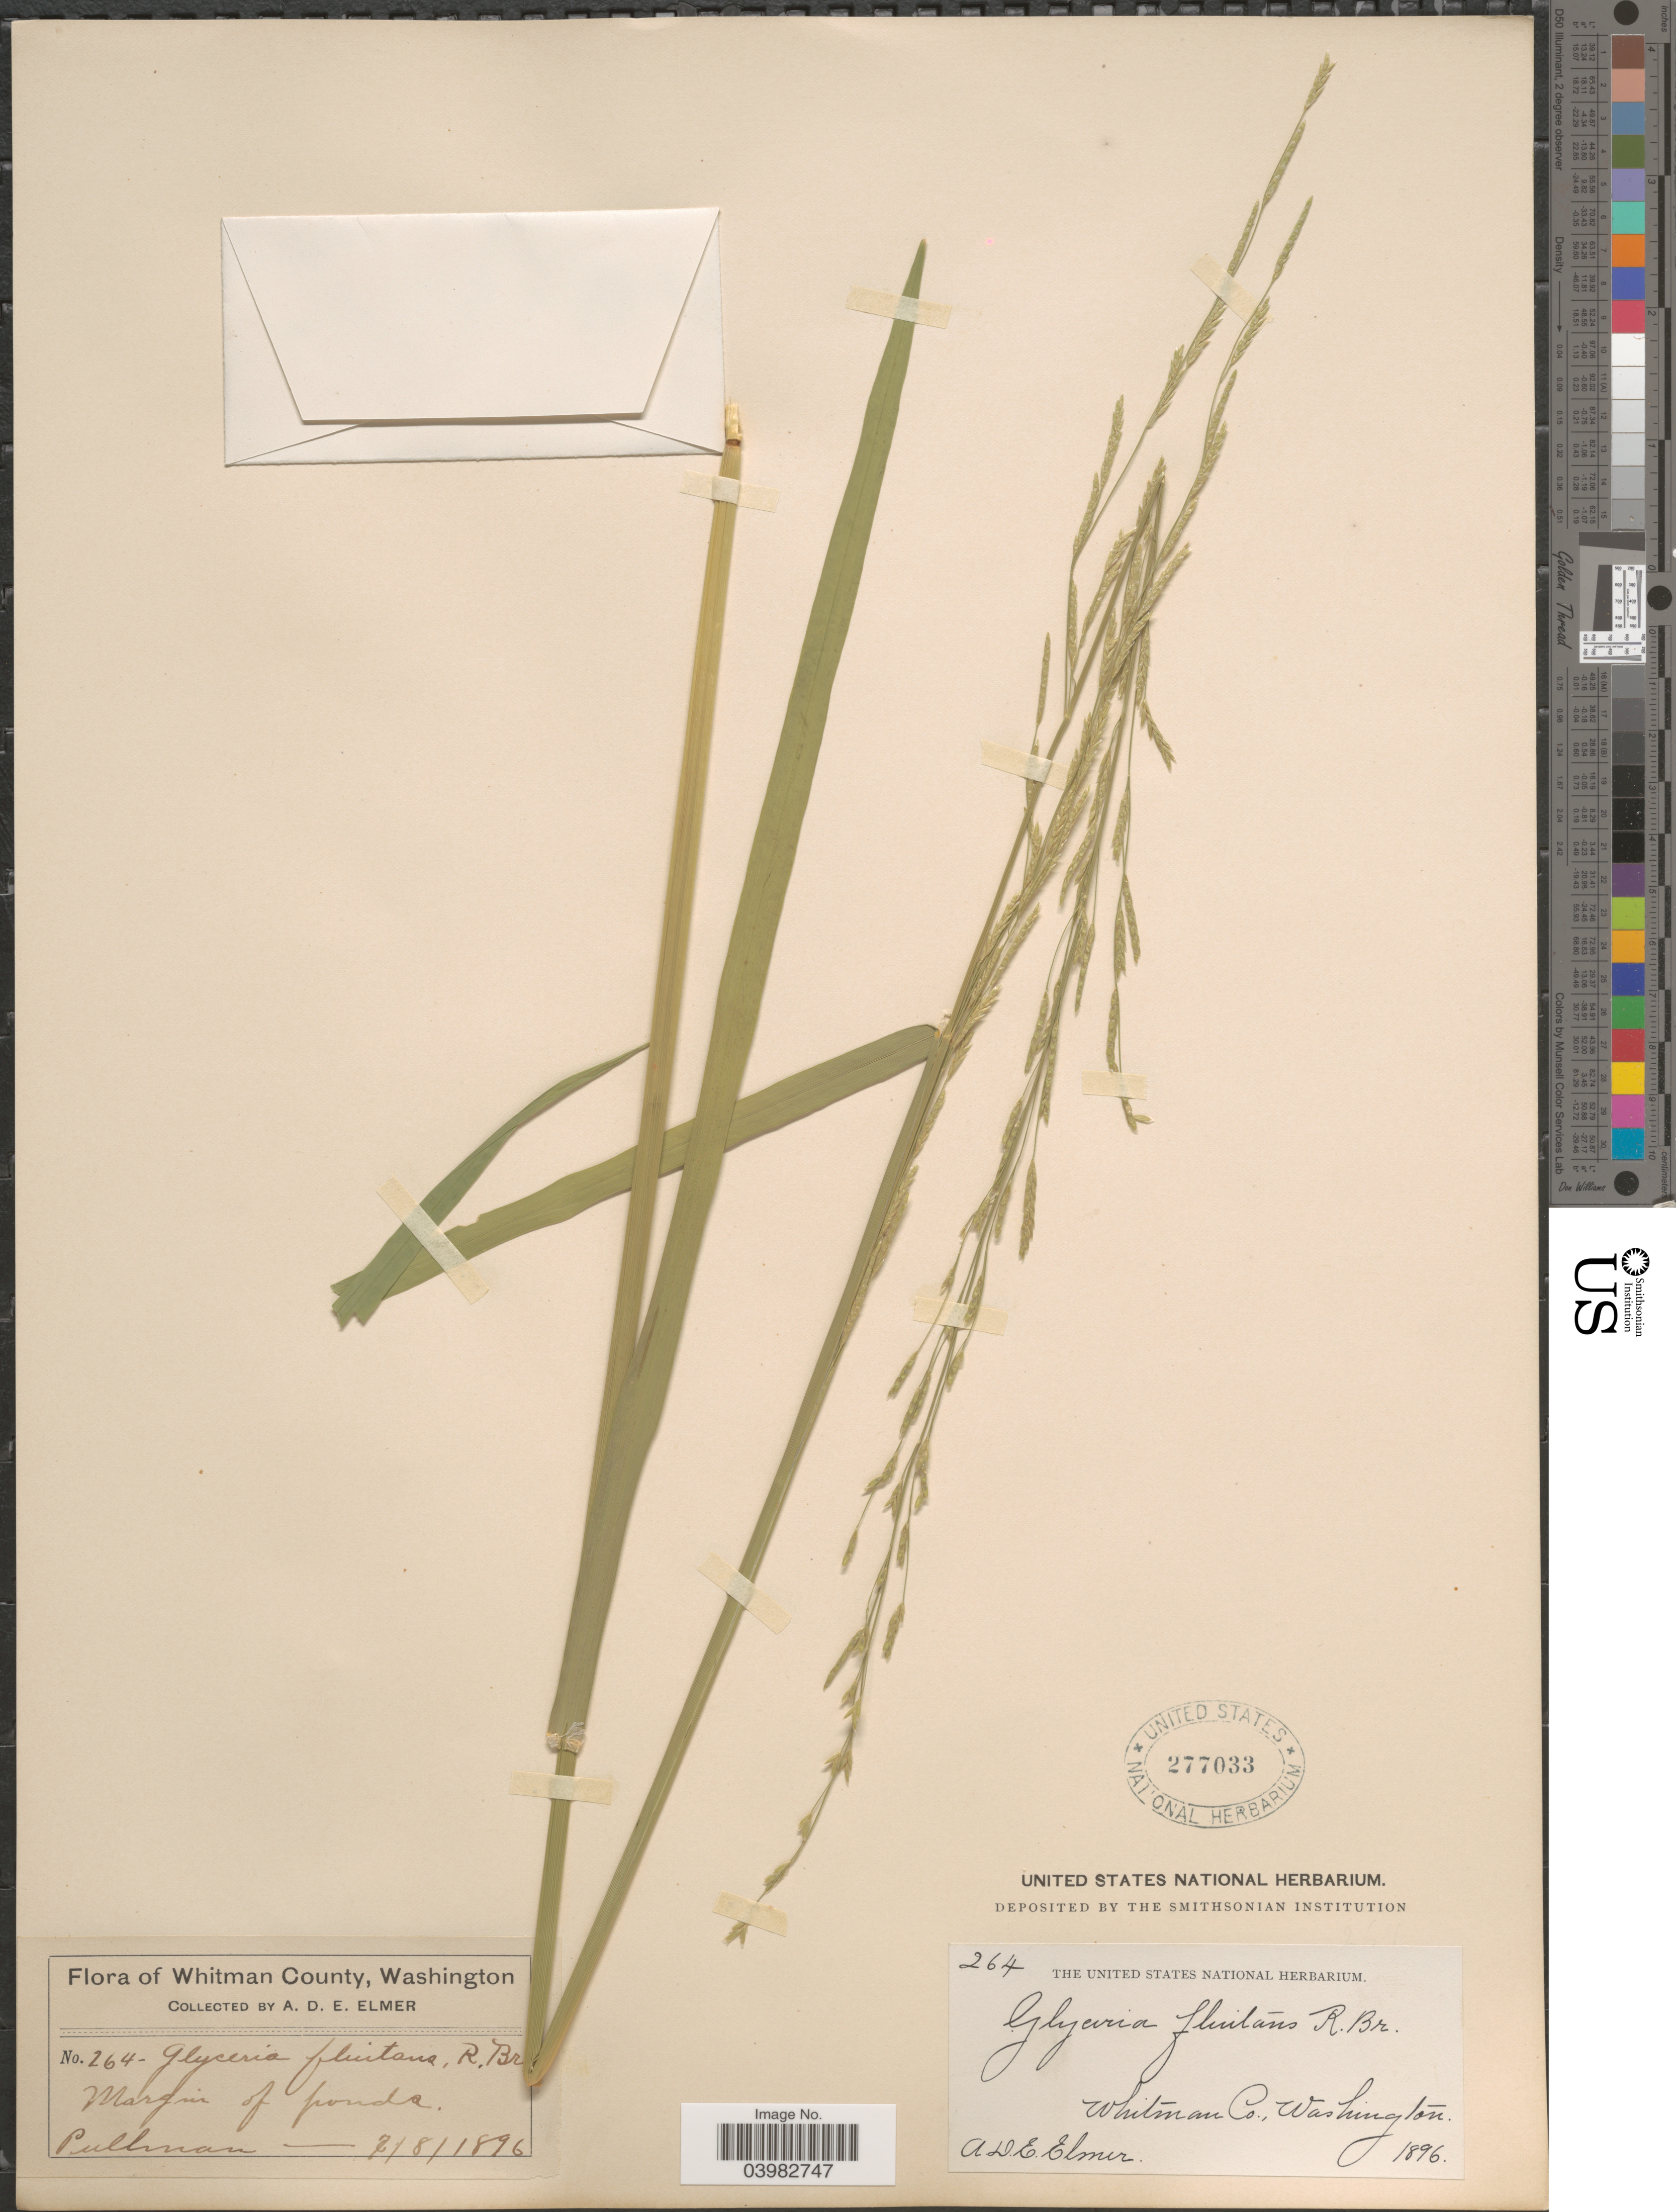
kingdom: Plantae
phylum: Tracheophyta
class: Liliopsida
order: Poales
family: Poaceae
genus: Glyceria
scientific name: Glyceria borealis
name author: (Nash) Batchelder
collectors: A. D. E. Elmer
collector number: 264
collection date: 1896-07-08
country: United States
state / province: Washington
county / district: Whitman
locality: Whitman County. Pullman.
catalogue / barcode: US 277033